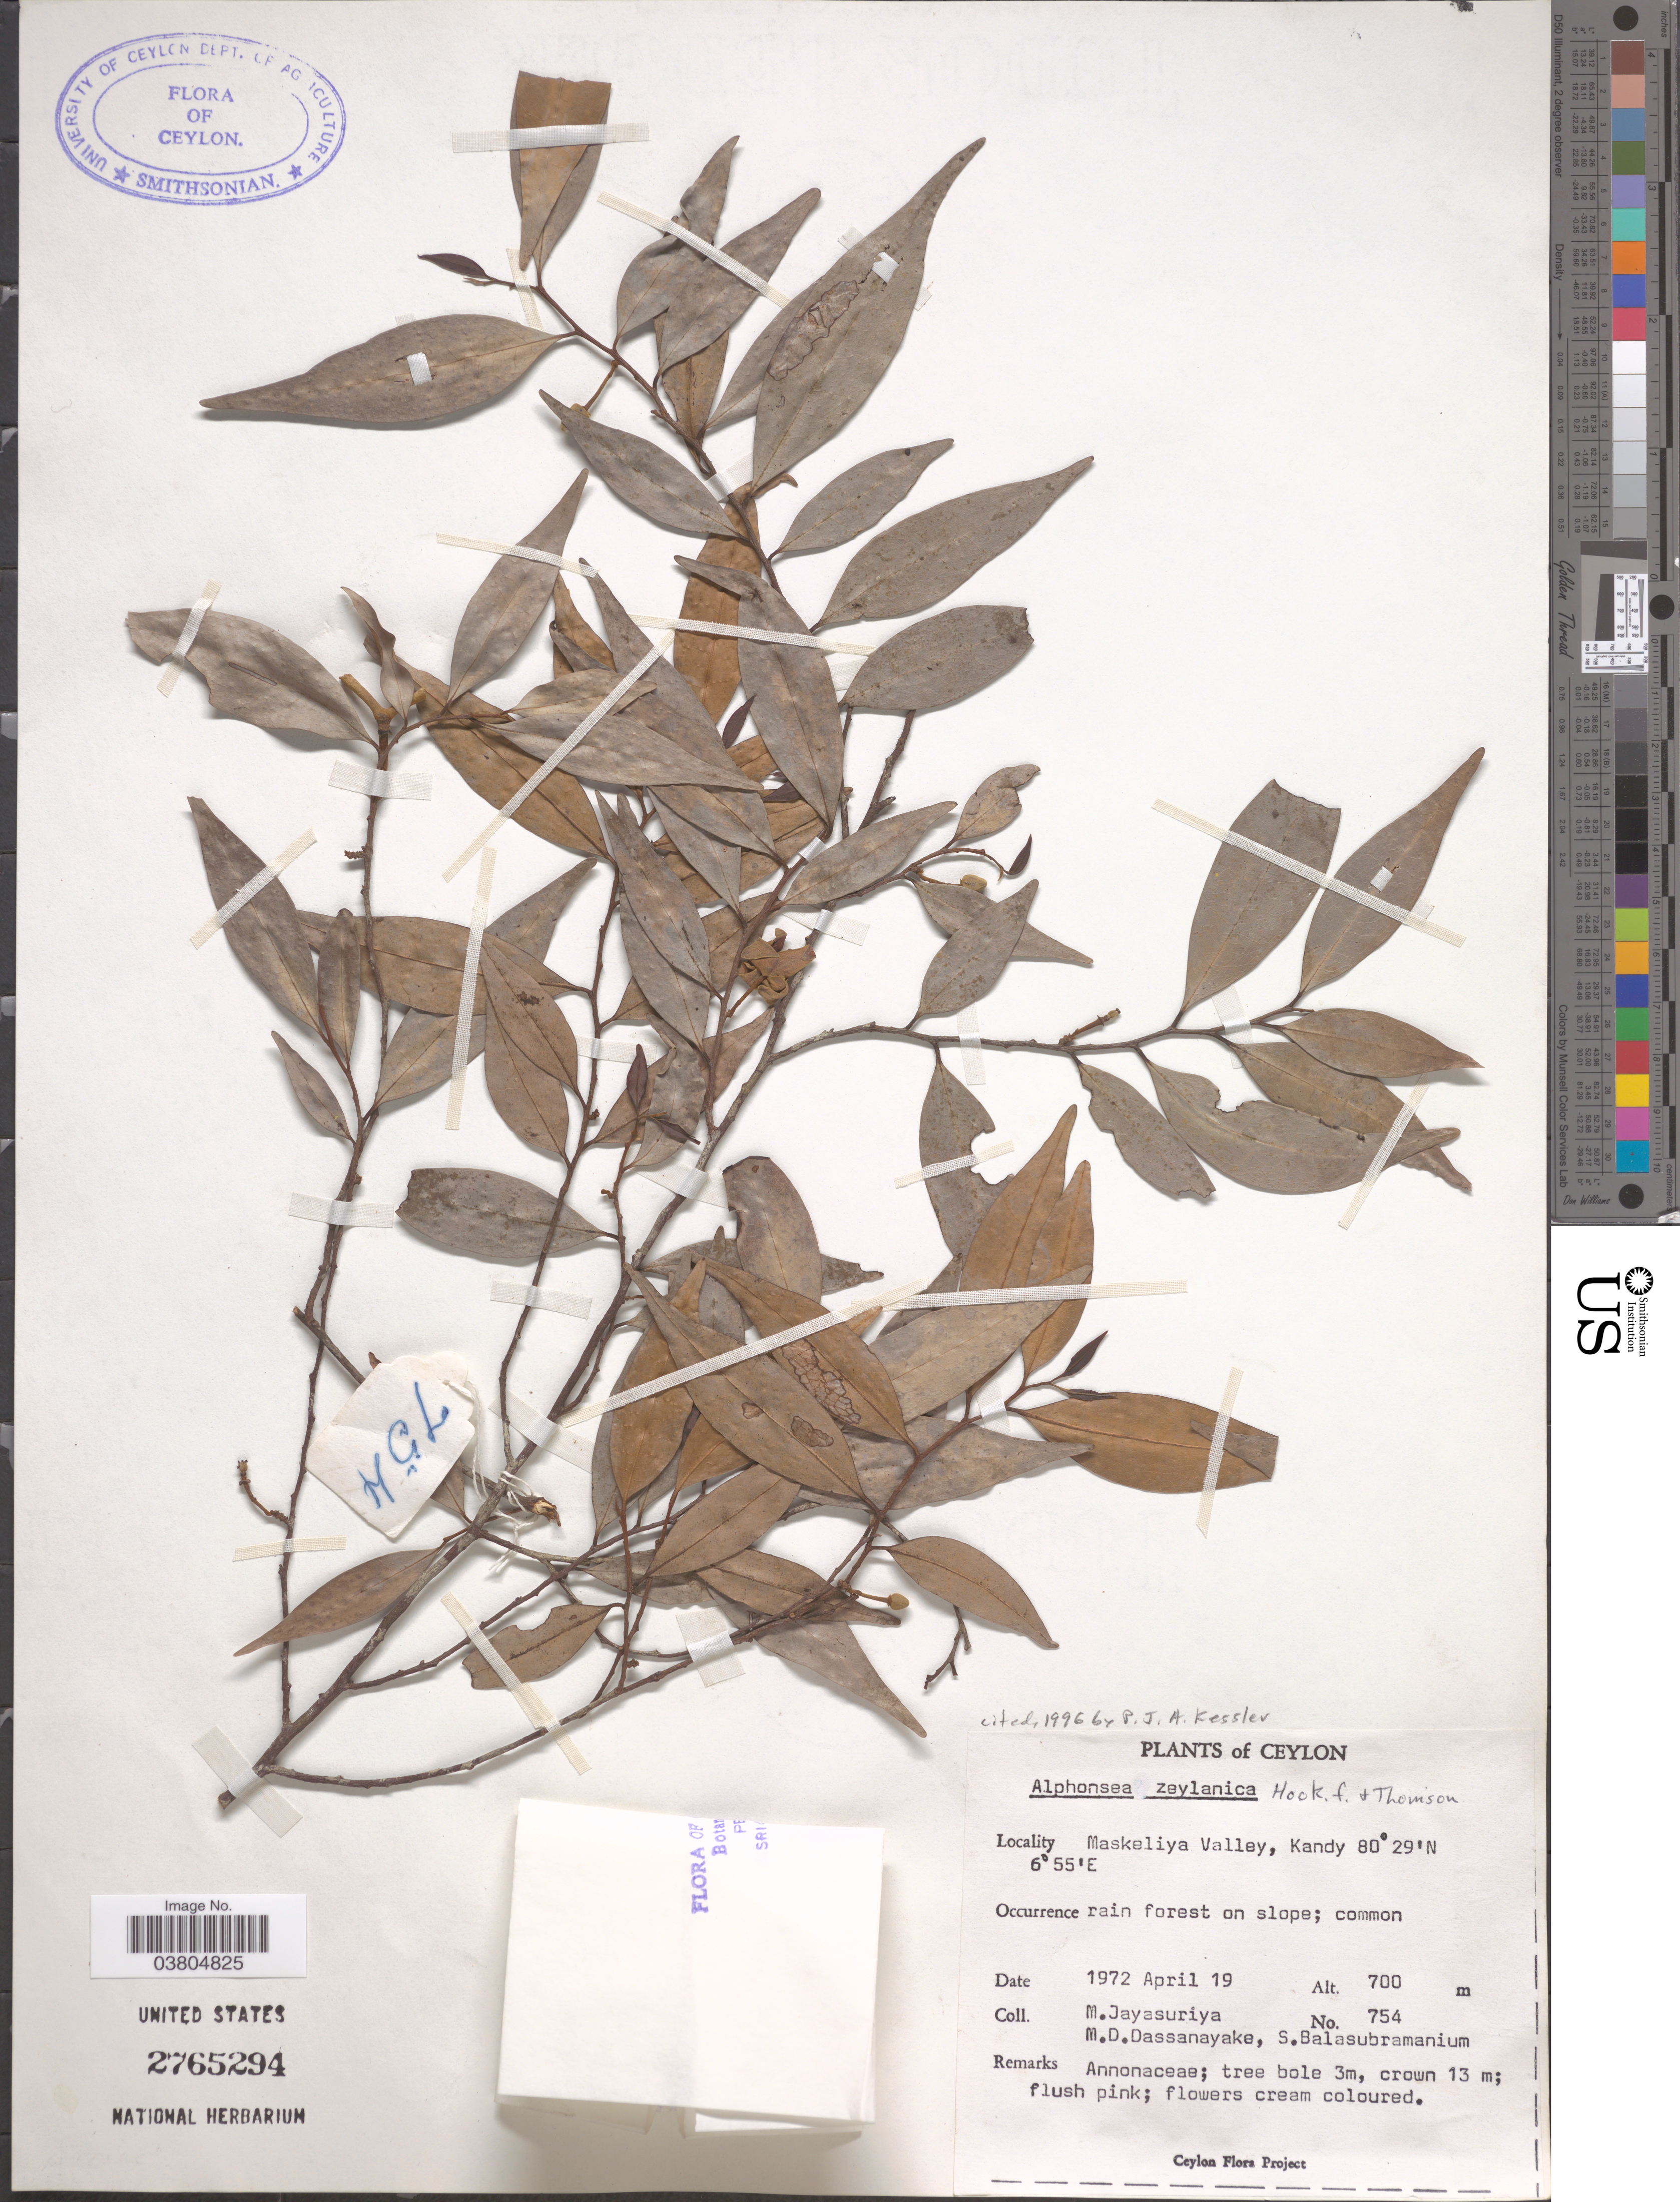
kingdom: Plantae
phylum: Tracheophyta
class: Magnoliopsida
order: Magnoliales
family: Annonaceae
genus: Alphonsea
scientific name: Alphonsea zeylanica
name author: Hook. f. & Thomson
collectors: M. Jayasuriya, M. D. Dassanayake & S. Balasubramanium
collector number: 754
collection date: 1972-04-19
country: Sri Lanka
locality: Ceylon. Maskeliya Valley, Kandy.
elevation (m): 700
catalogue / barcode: US 2765294